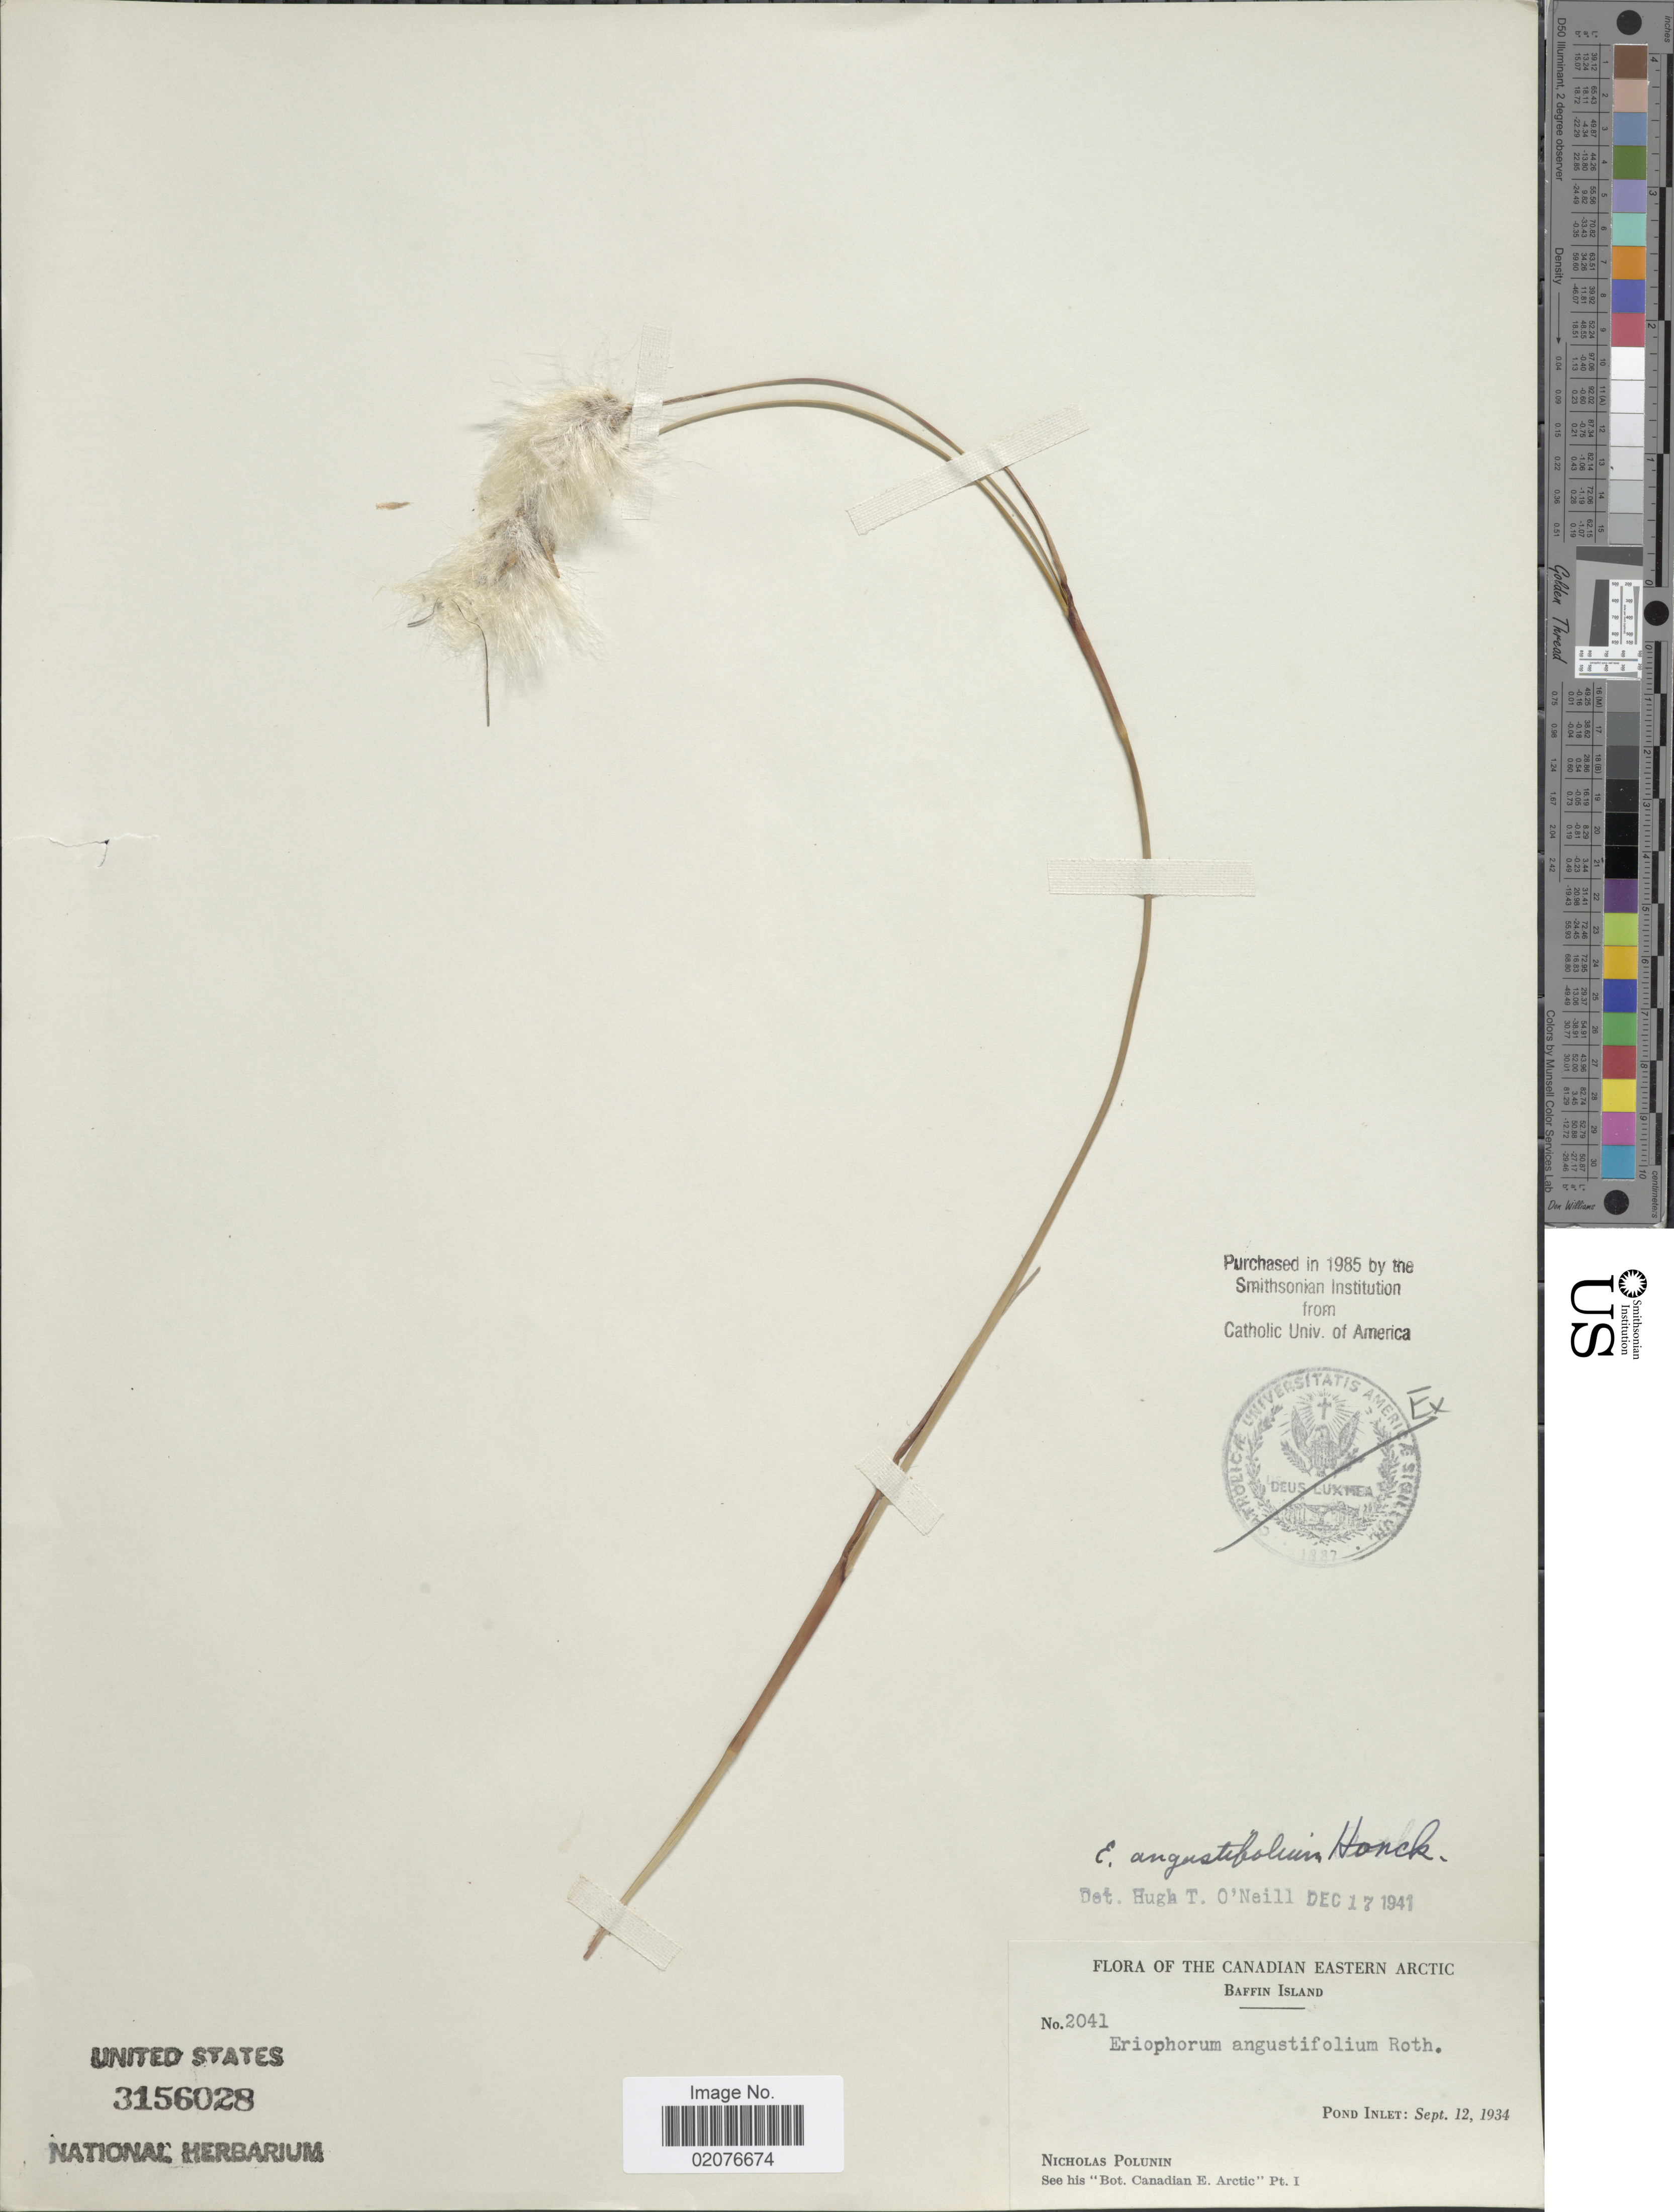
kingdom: Plantae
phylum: Tracheophyta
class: Liliopsida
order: Poales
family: Cyperaceae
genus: Eriophorum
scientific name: Eriophorum angustifolium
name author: Honck.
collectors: N. V. Polunin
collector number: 2041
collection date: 1934-09-12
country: Canada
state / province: Nunavut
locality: The Canadian Eastern Arctic, Baffin Island, Pond Inlet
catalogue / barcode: US 3156028